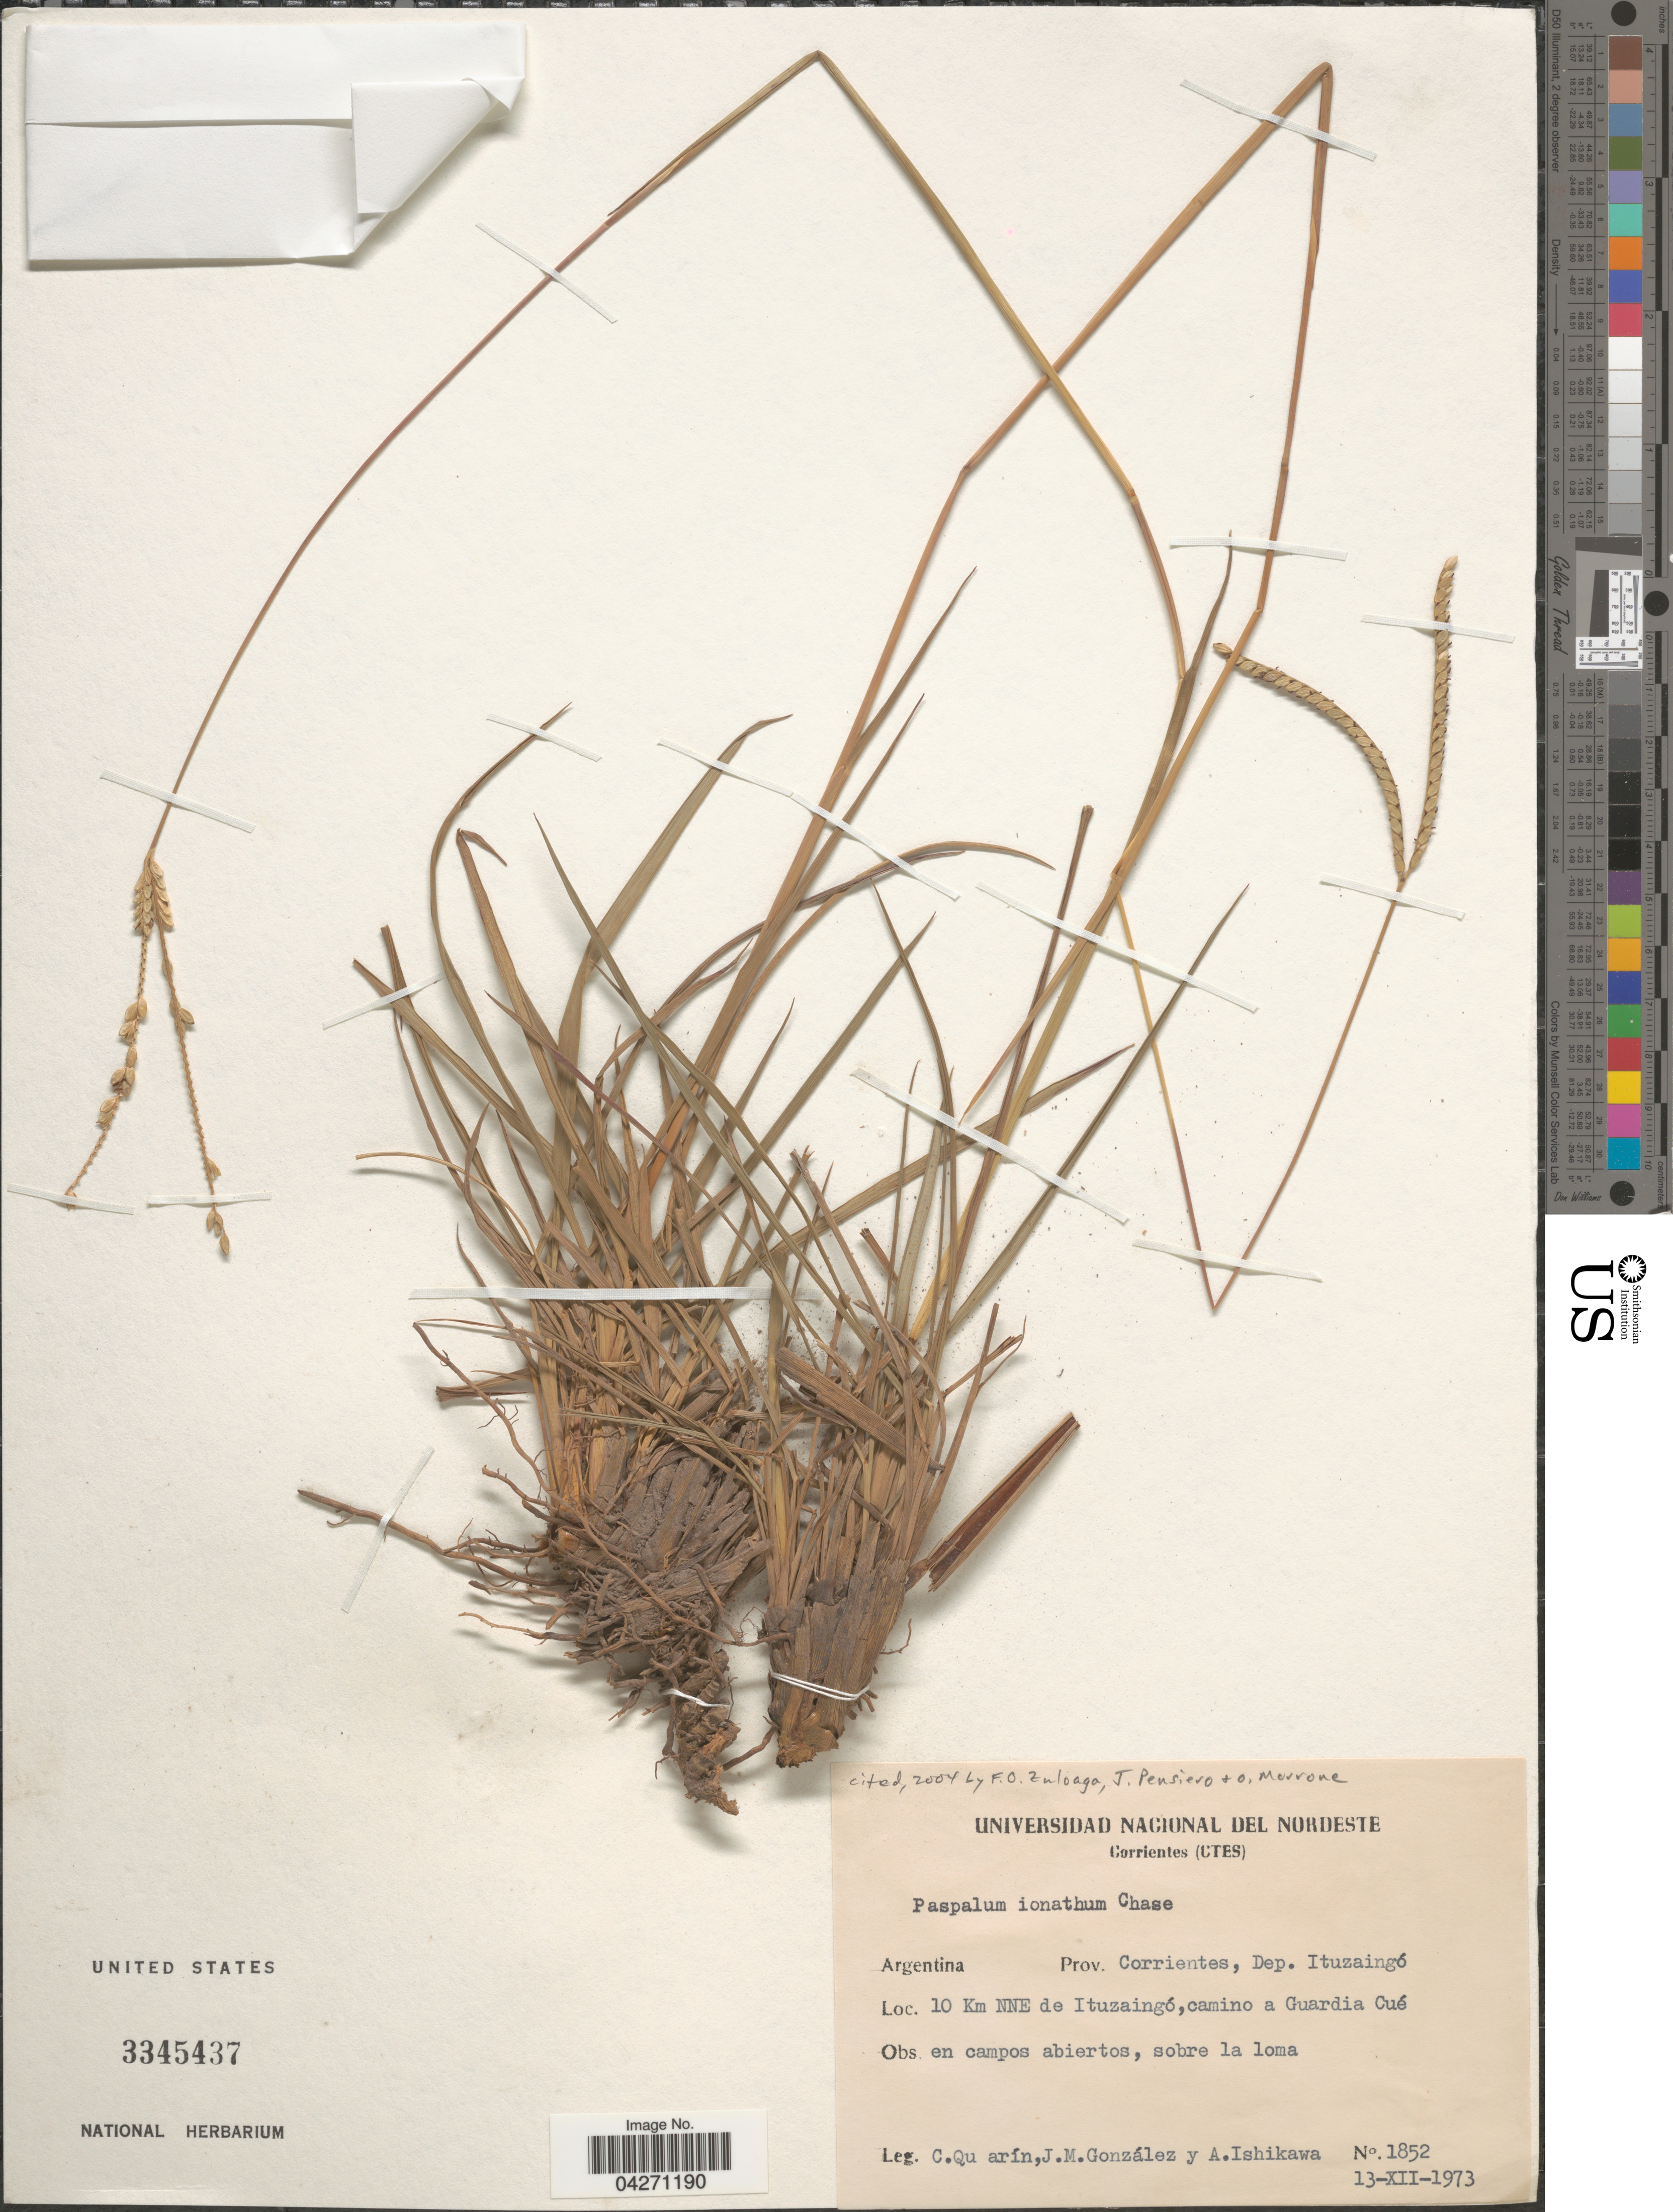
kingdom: Plantae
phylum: Tracheophyta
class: Liliopsida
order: Poales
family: Poaceae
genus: Paspalum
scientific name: Paspalum ionanthum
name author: Chase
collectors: C. Quarín, J. M. Gonzalez & A. Ishikawa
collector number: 1852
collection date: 1973-12-13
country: Argentina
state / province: Corrientes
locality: Prov. Corrientes, Dep. Ituzaingó. 10 Km NNE de Ituazingó, camino a Guardia Cué.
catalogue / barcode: US 3345437